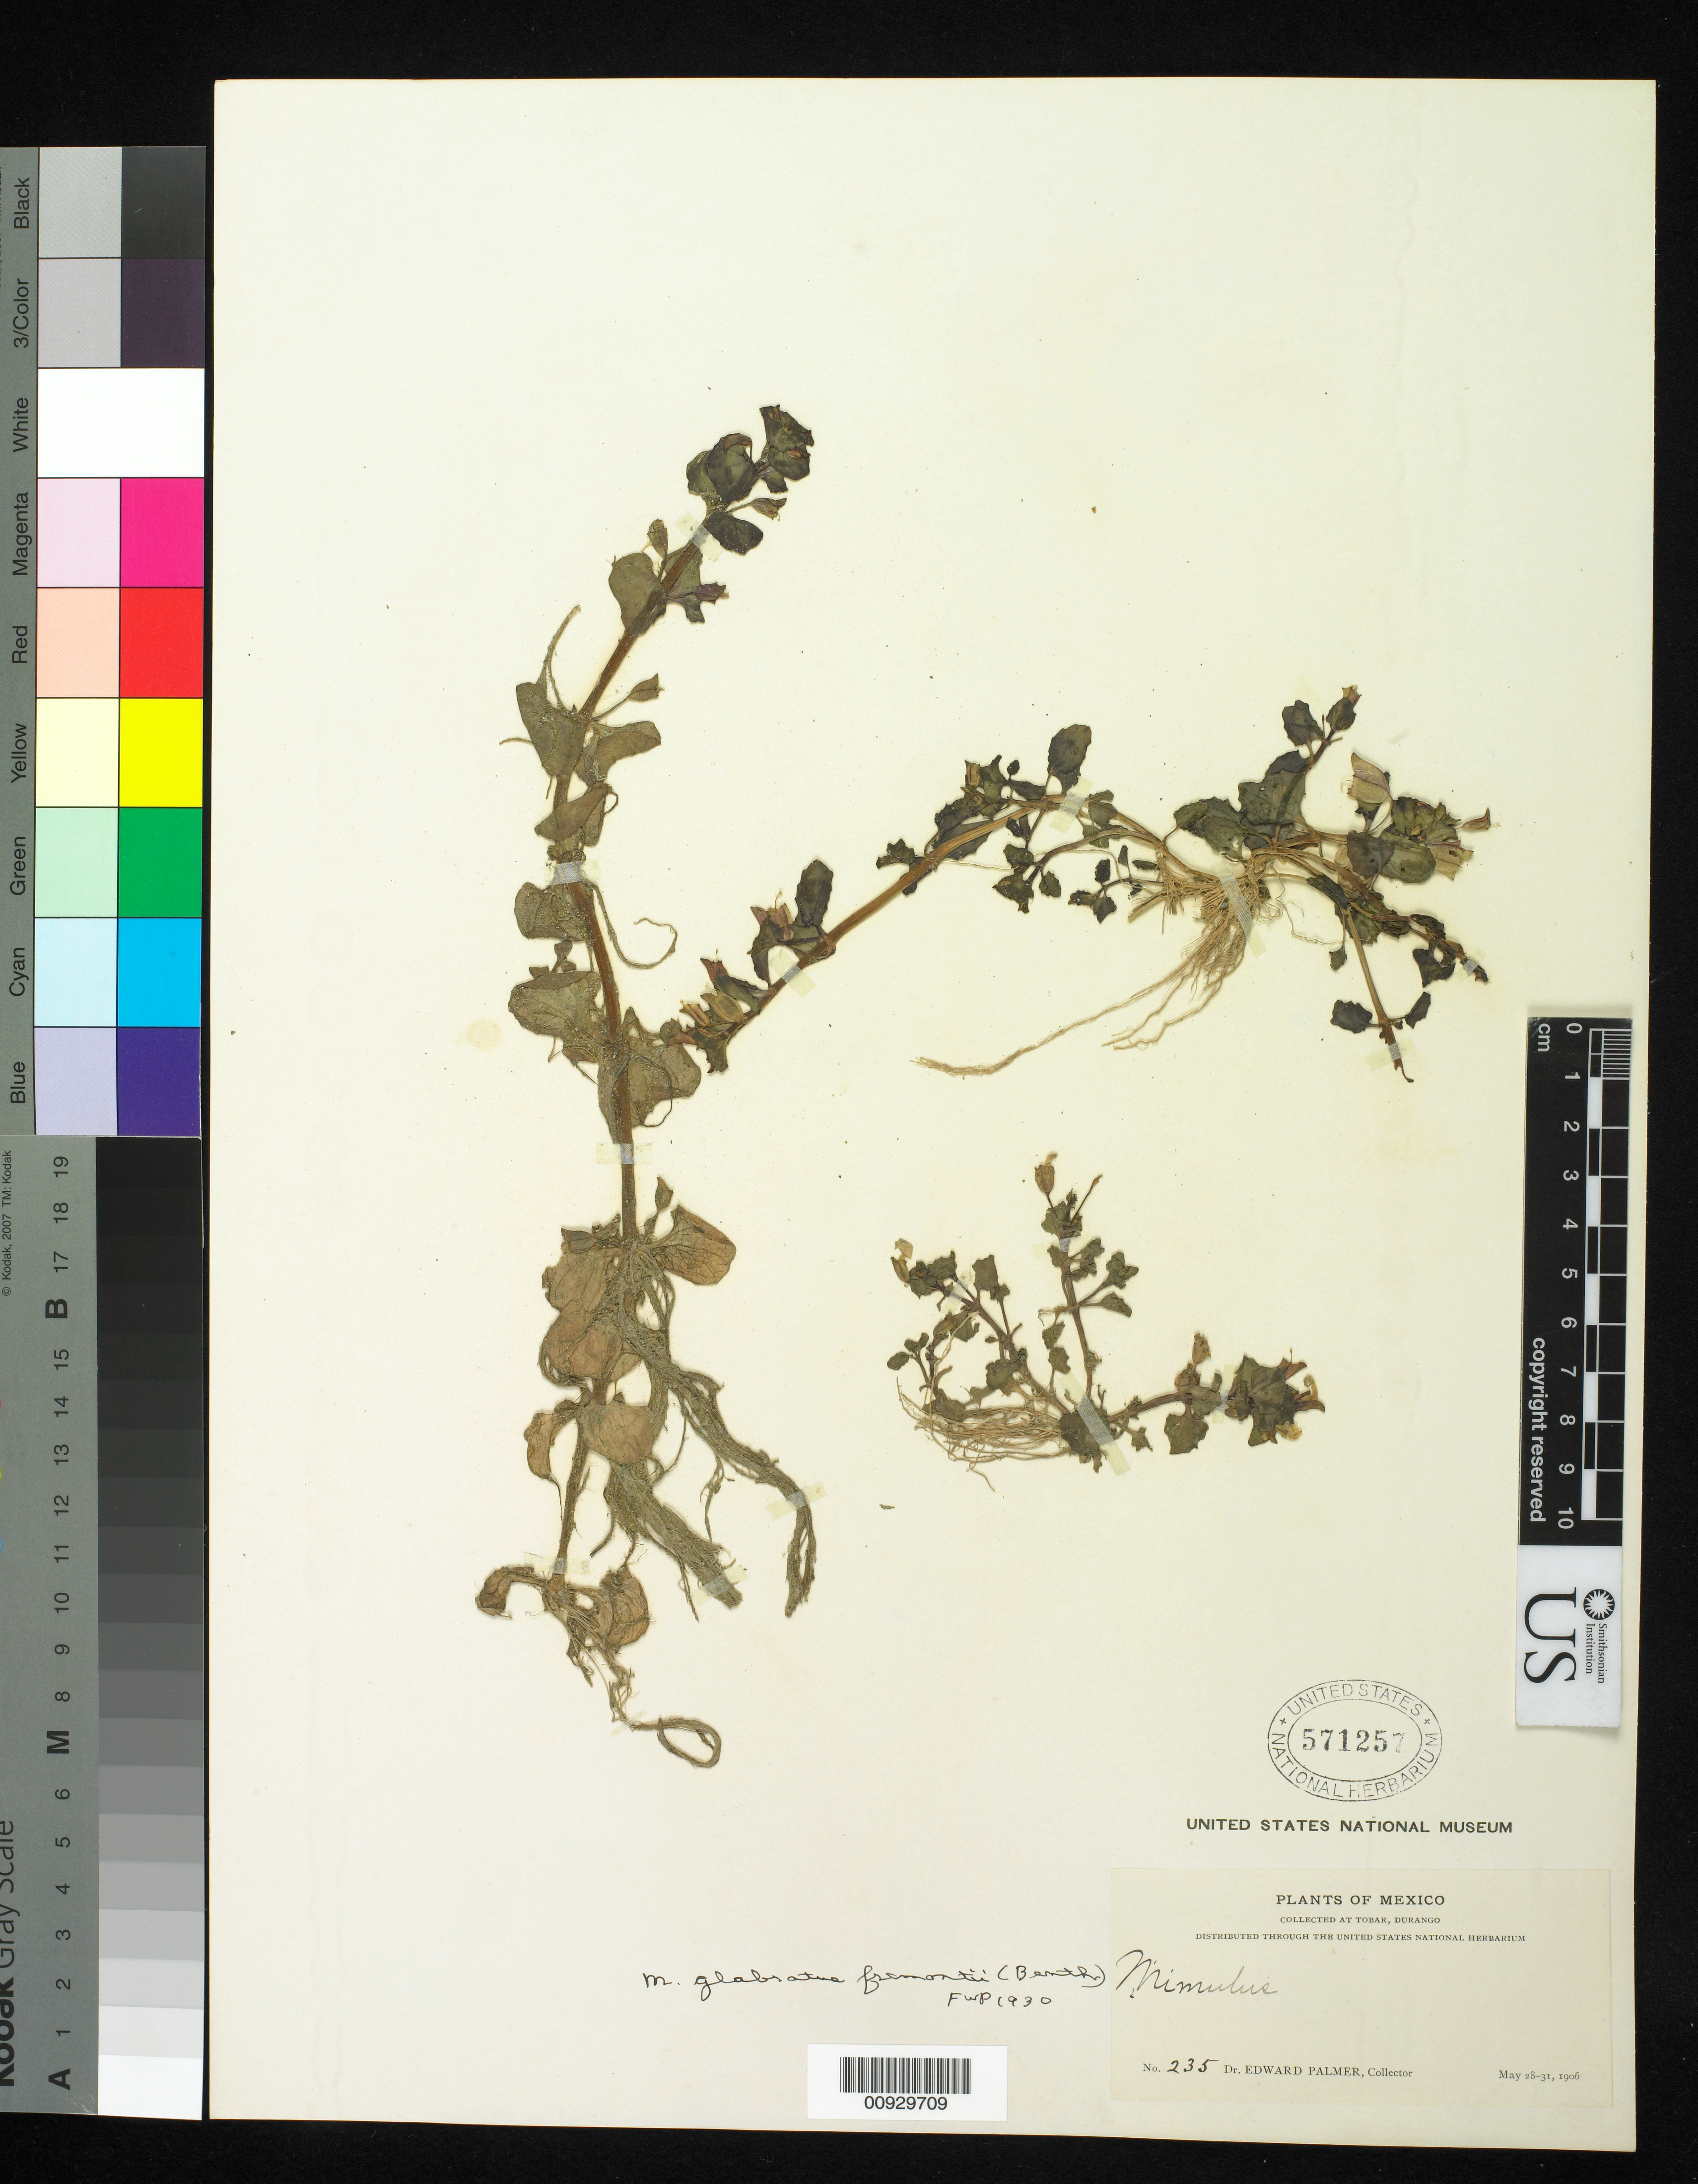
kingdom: Plantae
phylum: Tracheophyta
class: Magnoliopsida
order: Lamiales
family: Phrymaceae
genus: Mimulus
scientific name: Mimulus glabratus var. fremontii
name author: Kunth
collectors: E. Palmer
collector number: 235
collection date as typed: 28 May 1906 to 31 May 1906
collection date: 1906-05-28/1906-05-31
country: Mexico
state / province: Durango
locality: Tobar.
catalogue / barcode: US 571257